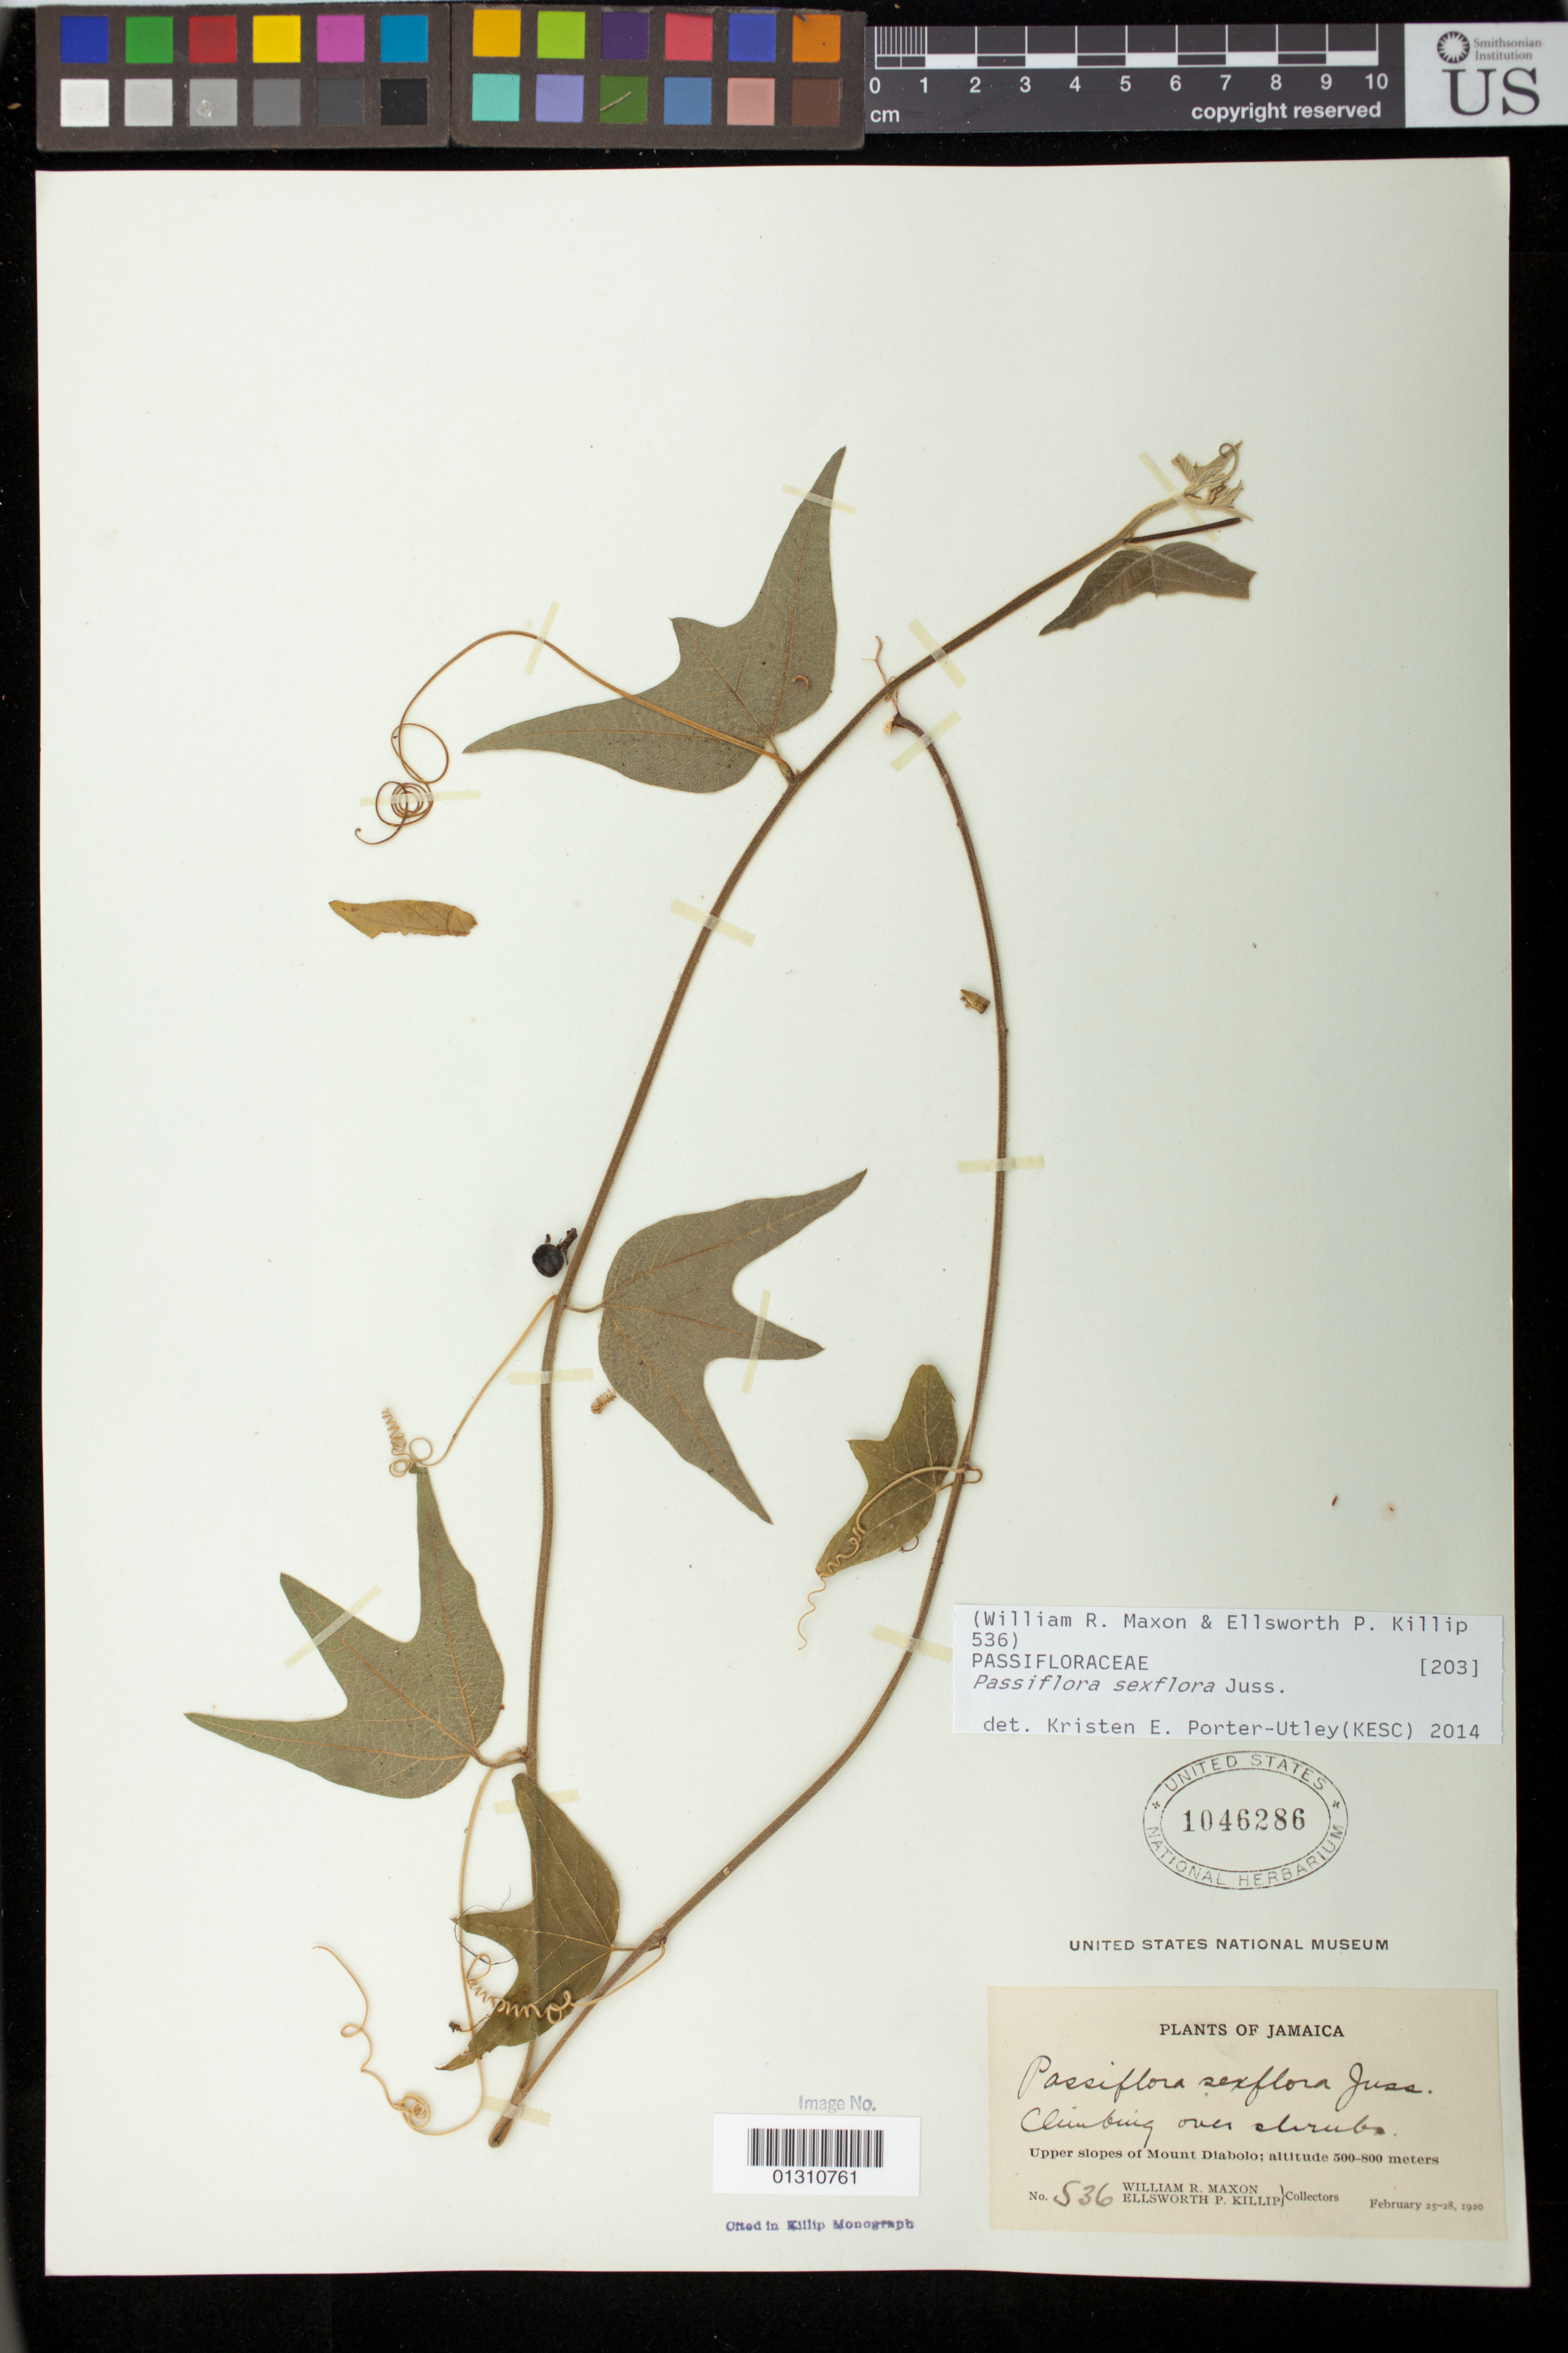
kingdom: Plantae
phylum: Tracheophyta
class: Magnoliopsida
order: Malpighiales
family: Passifloraceae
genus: Passiflora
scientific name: Passiflora sexflora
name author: Juss.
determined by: Porter-Utley, Kristen E.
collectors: W. R. Maxon & W. P. Killip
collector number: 536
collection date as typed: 25 Feb 1920 to 28 Feb 1920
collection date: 1920-02-25/1920-02-28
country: Jamaica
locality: Upper slopes of Mount Diablo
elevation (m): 500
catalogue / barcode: US 1046286